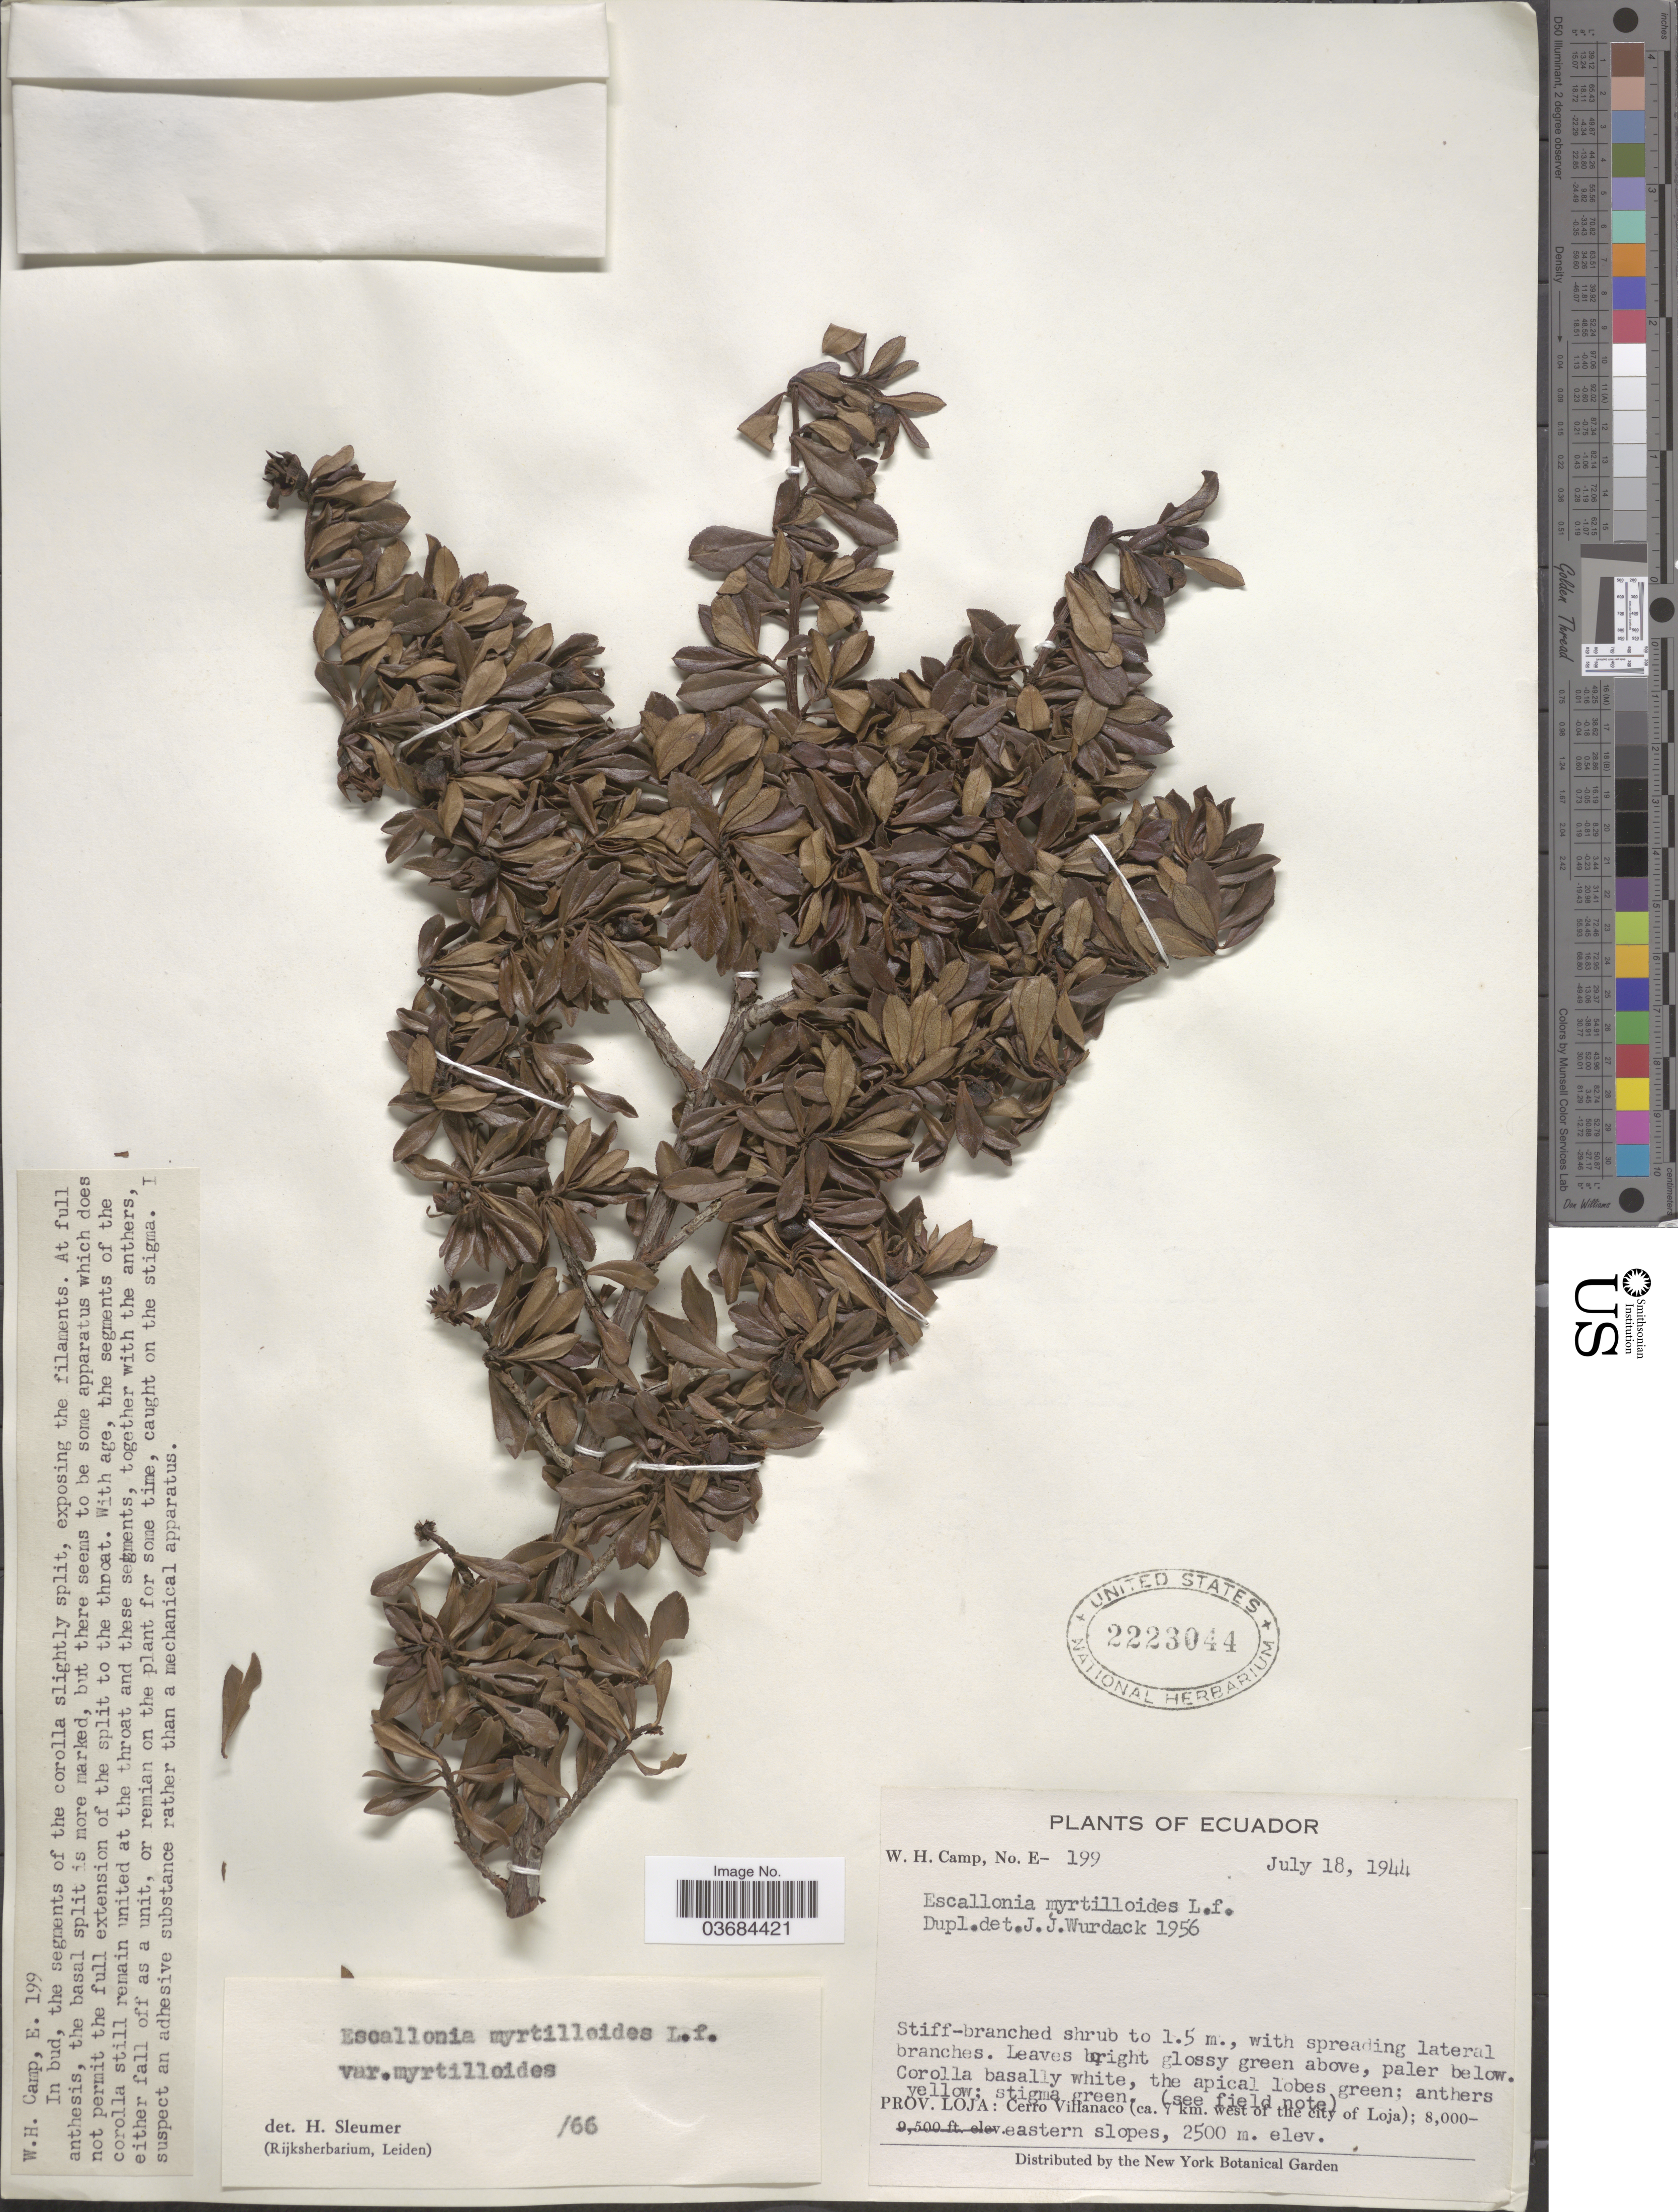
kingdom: Plantae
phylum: Tracheophyta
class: Magnoliopsida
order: Escalloniales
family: Escalloniaceae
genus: Escallonia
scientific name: Escallonia myrtilloides var. myrtilloides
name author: L. f.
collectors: W. H. Camp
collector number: E-199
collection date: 1944-07-18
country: Ecuador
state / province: Loja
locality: Cerro Vilanaco (ca. 7 km. west of the city of Loja). Eastern slopes.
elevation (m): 2500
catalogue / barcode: US 2223044